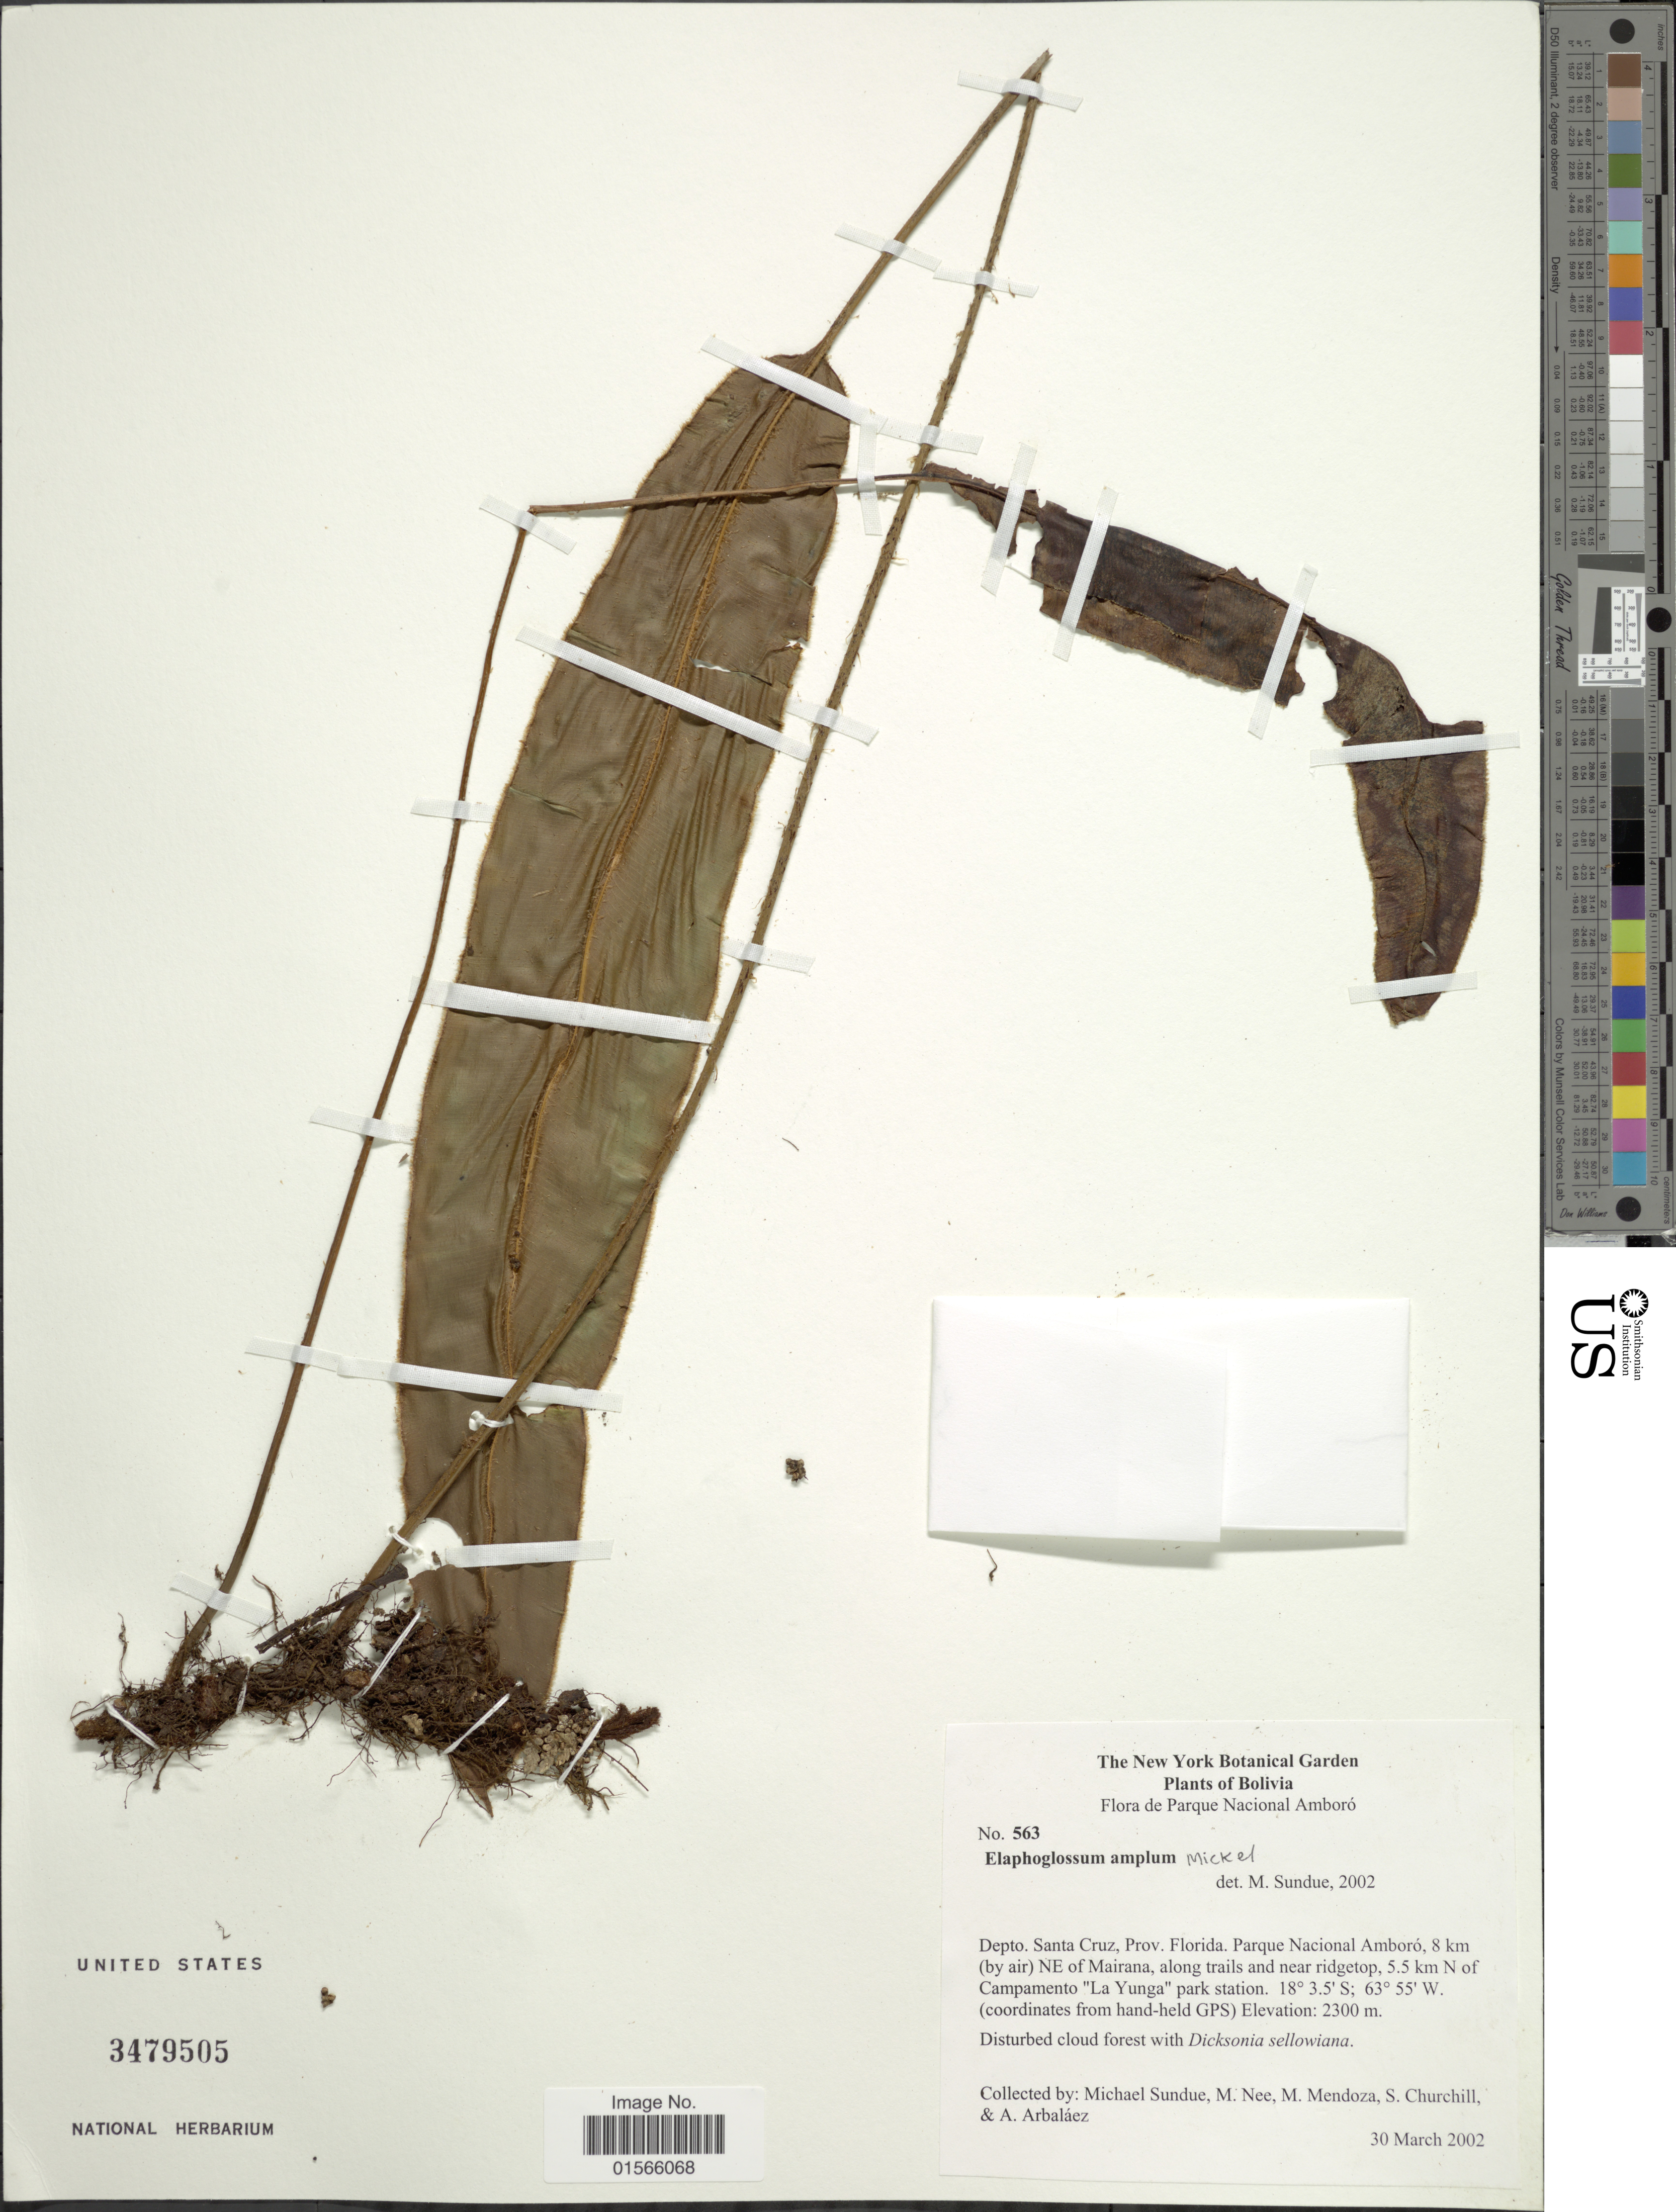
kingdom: Plantae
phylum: Tracheophyta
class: Polypodiopsida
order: Polypodiales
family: Dryopteridaceae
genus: Elaphoglossum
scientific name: Elaphoglossum amplum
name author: Mickel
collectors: M. Sundue, M. Nee, M. Mendoza, S. Churchill & A. Arbaláez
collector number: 563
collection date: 2002-03-30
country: Bolivia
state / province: Santa Cruz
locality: Depto Santa Cruz, Prov. Florida. Parque Nacional Amboró, 8 km (by air) NE of Mairana, along trails and near ridgetop, 5.5 km N of Campamento 'La Yunga' park station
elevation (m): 2300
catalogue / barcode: US 3479505